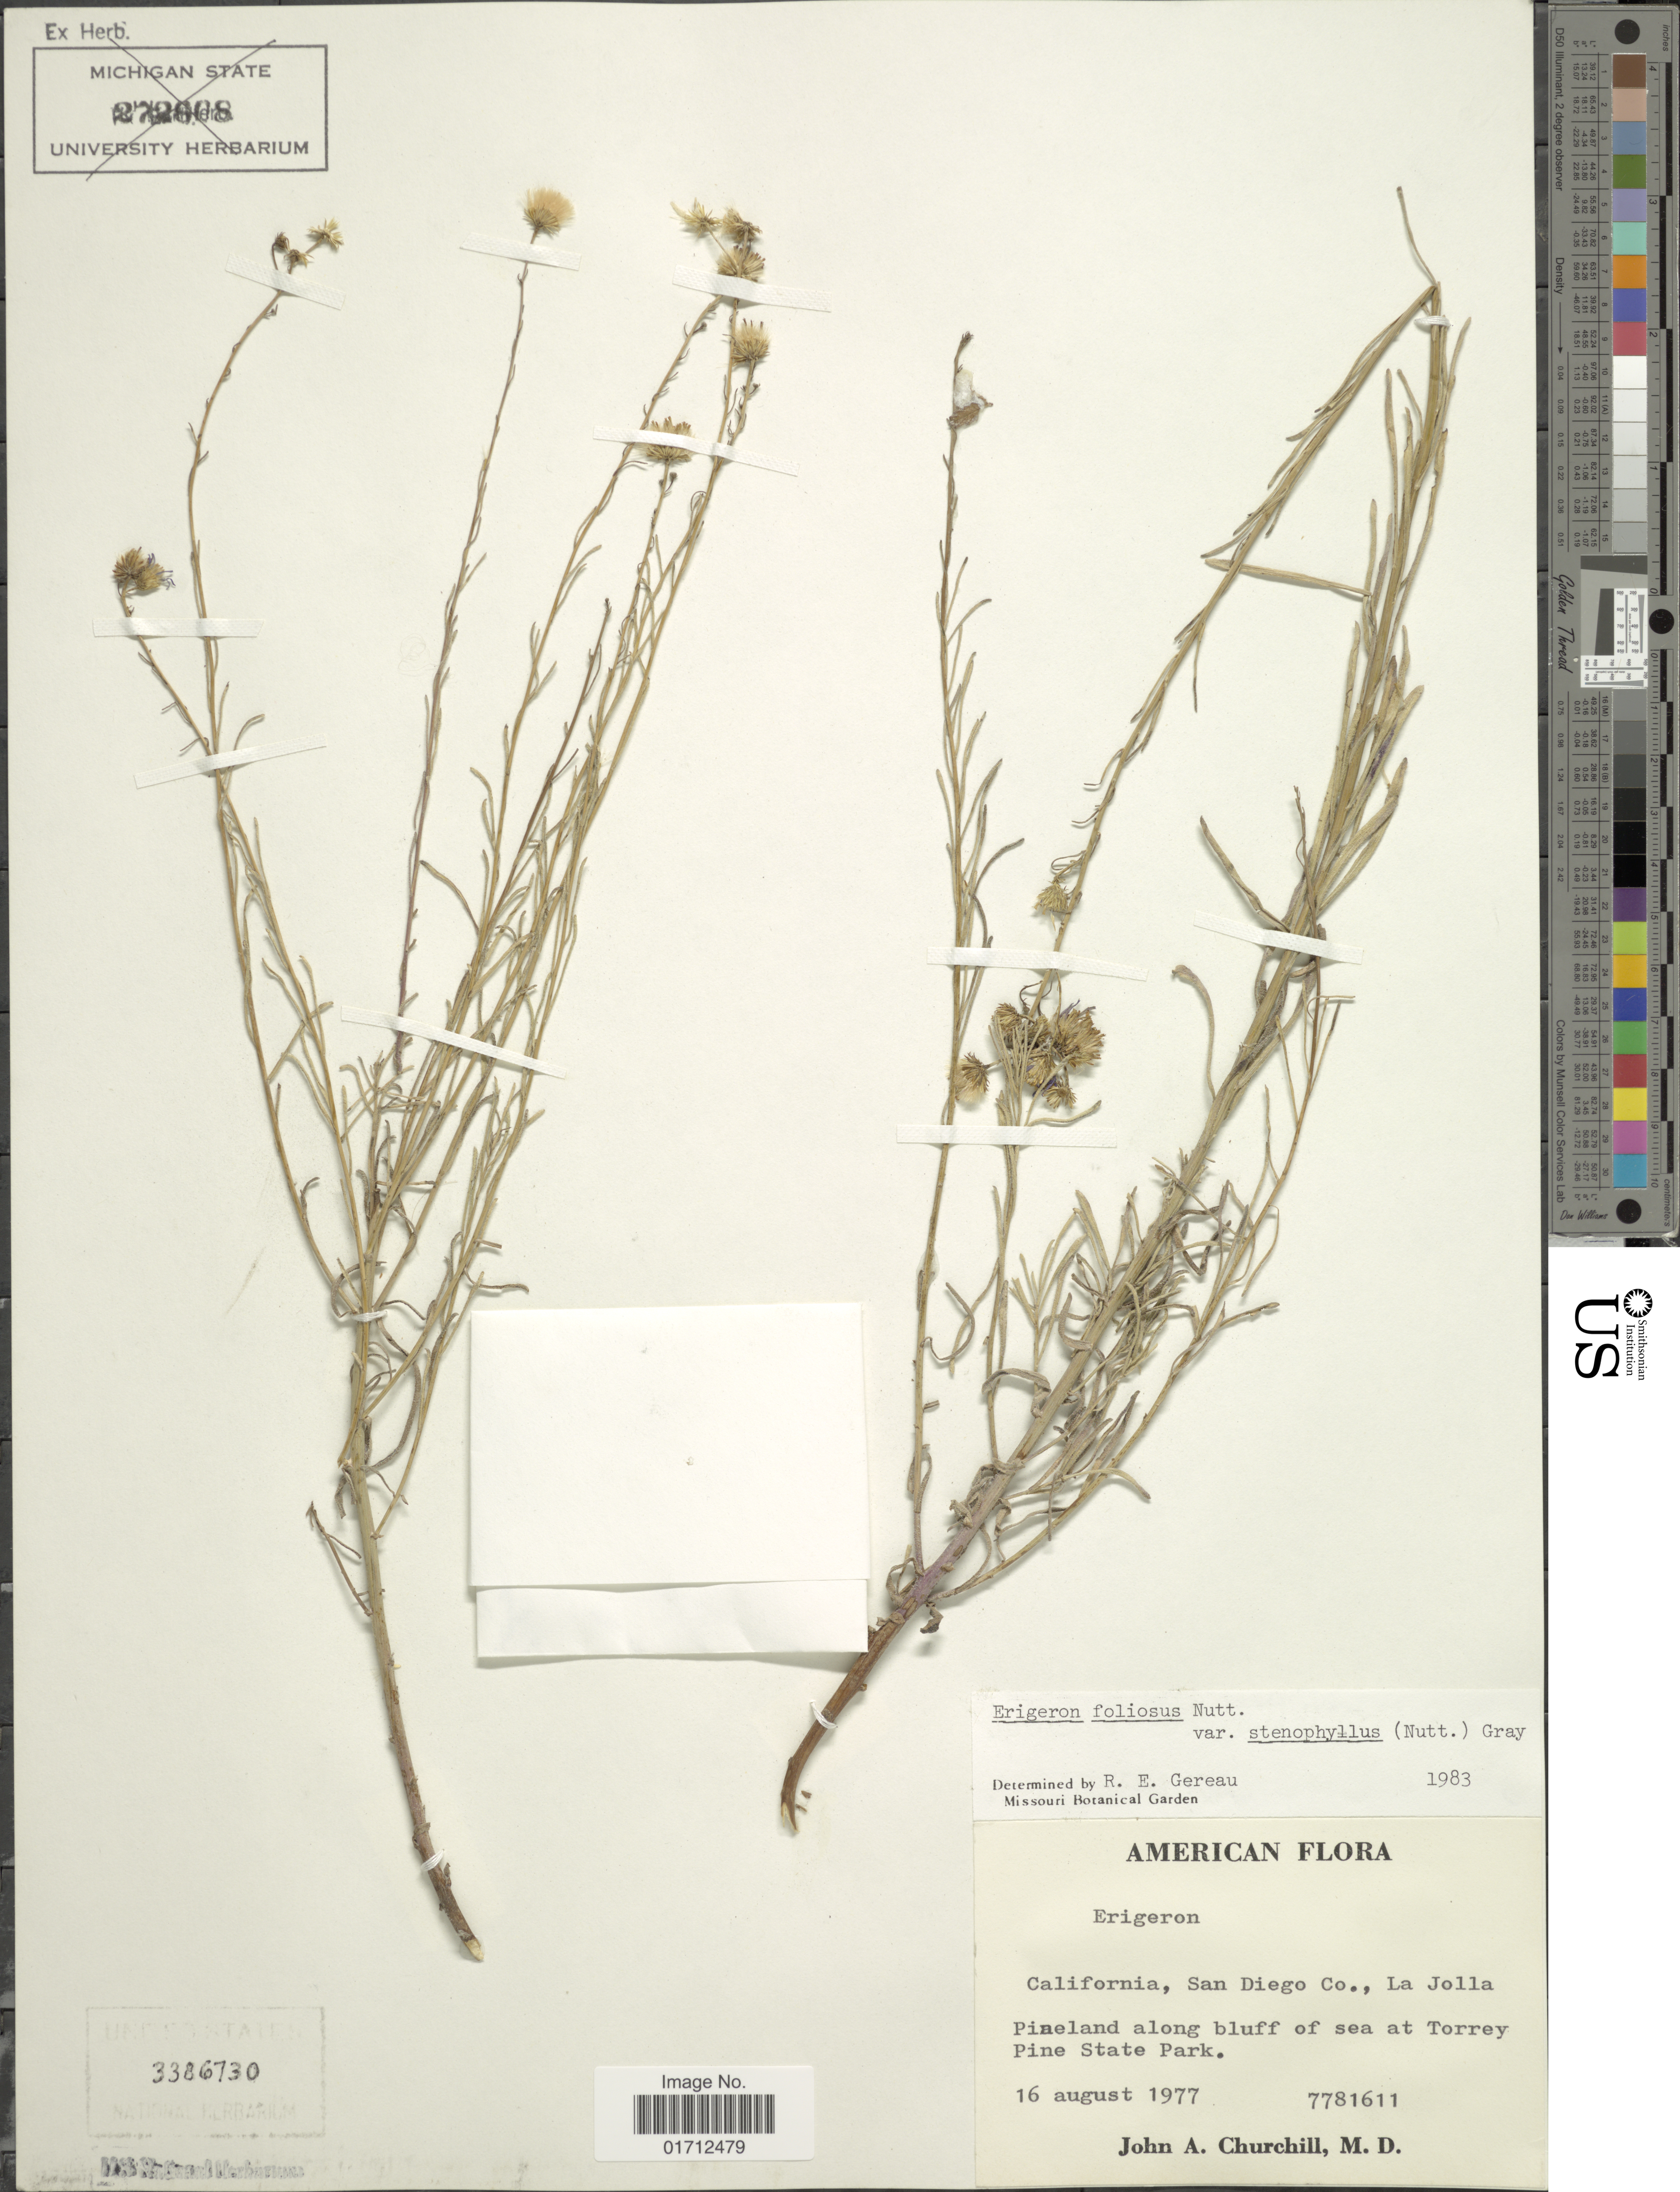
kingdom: Plantae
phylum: Tracheophyta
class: Magnoliopsida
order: Asterales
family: Asteraceae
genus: Erigeron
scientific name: Erigeron foliosus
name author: Nutt.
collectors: J. Churchill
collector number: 7781611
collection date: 1977-08-16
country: United States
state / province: California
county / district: San Diego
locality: San Diego Co., La Jolla, Pineland along bluff of sea at Torrey Pine State Park.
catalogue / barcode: US 3386730